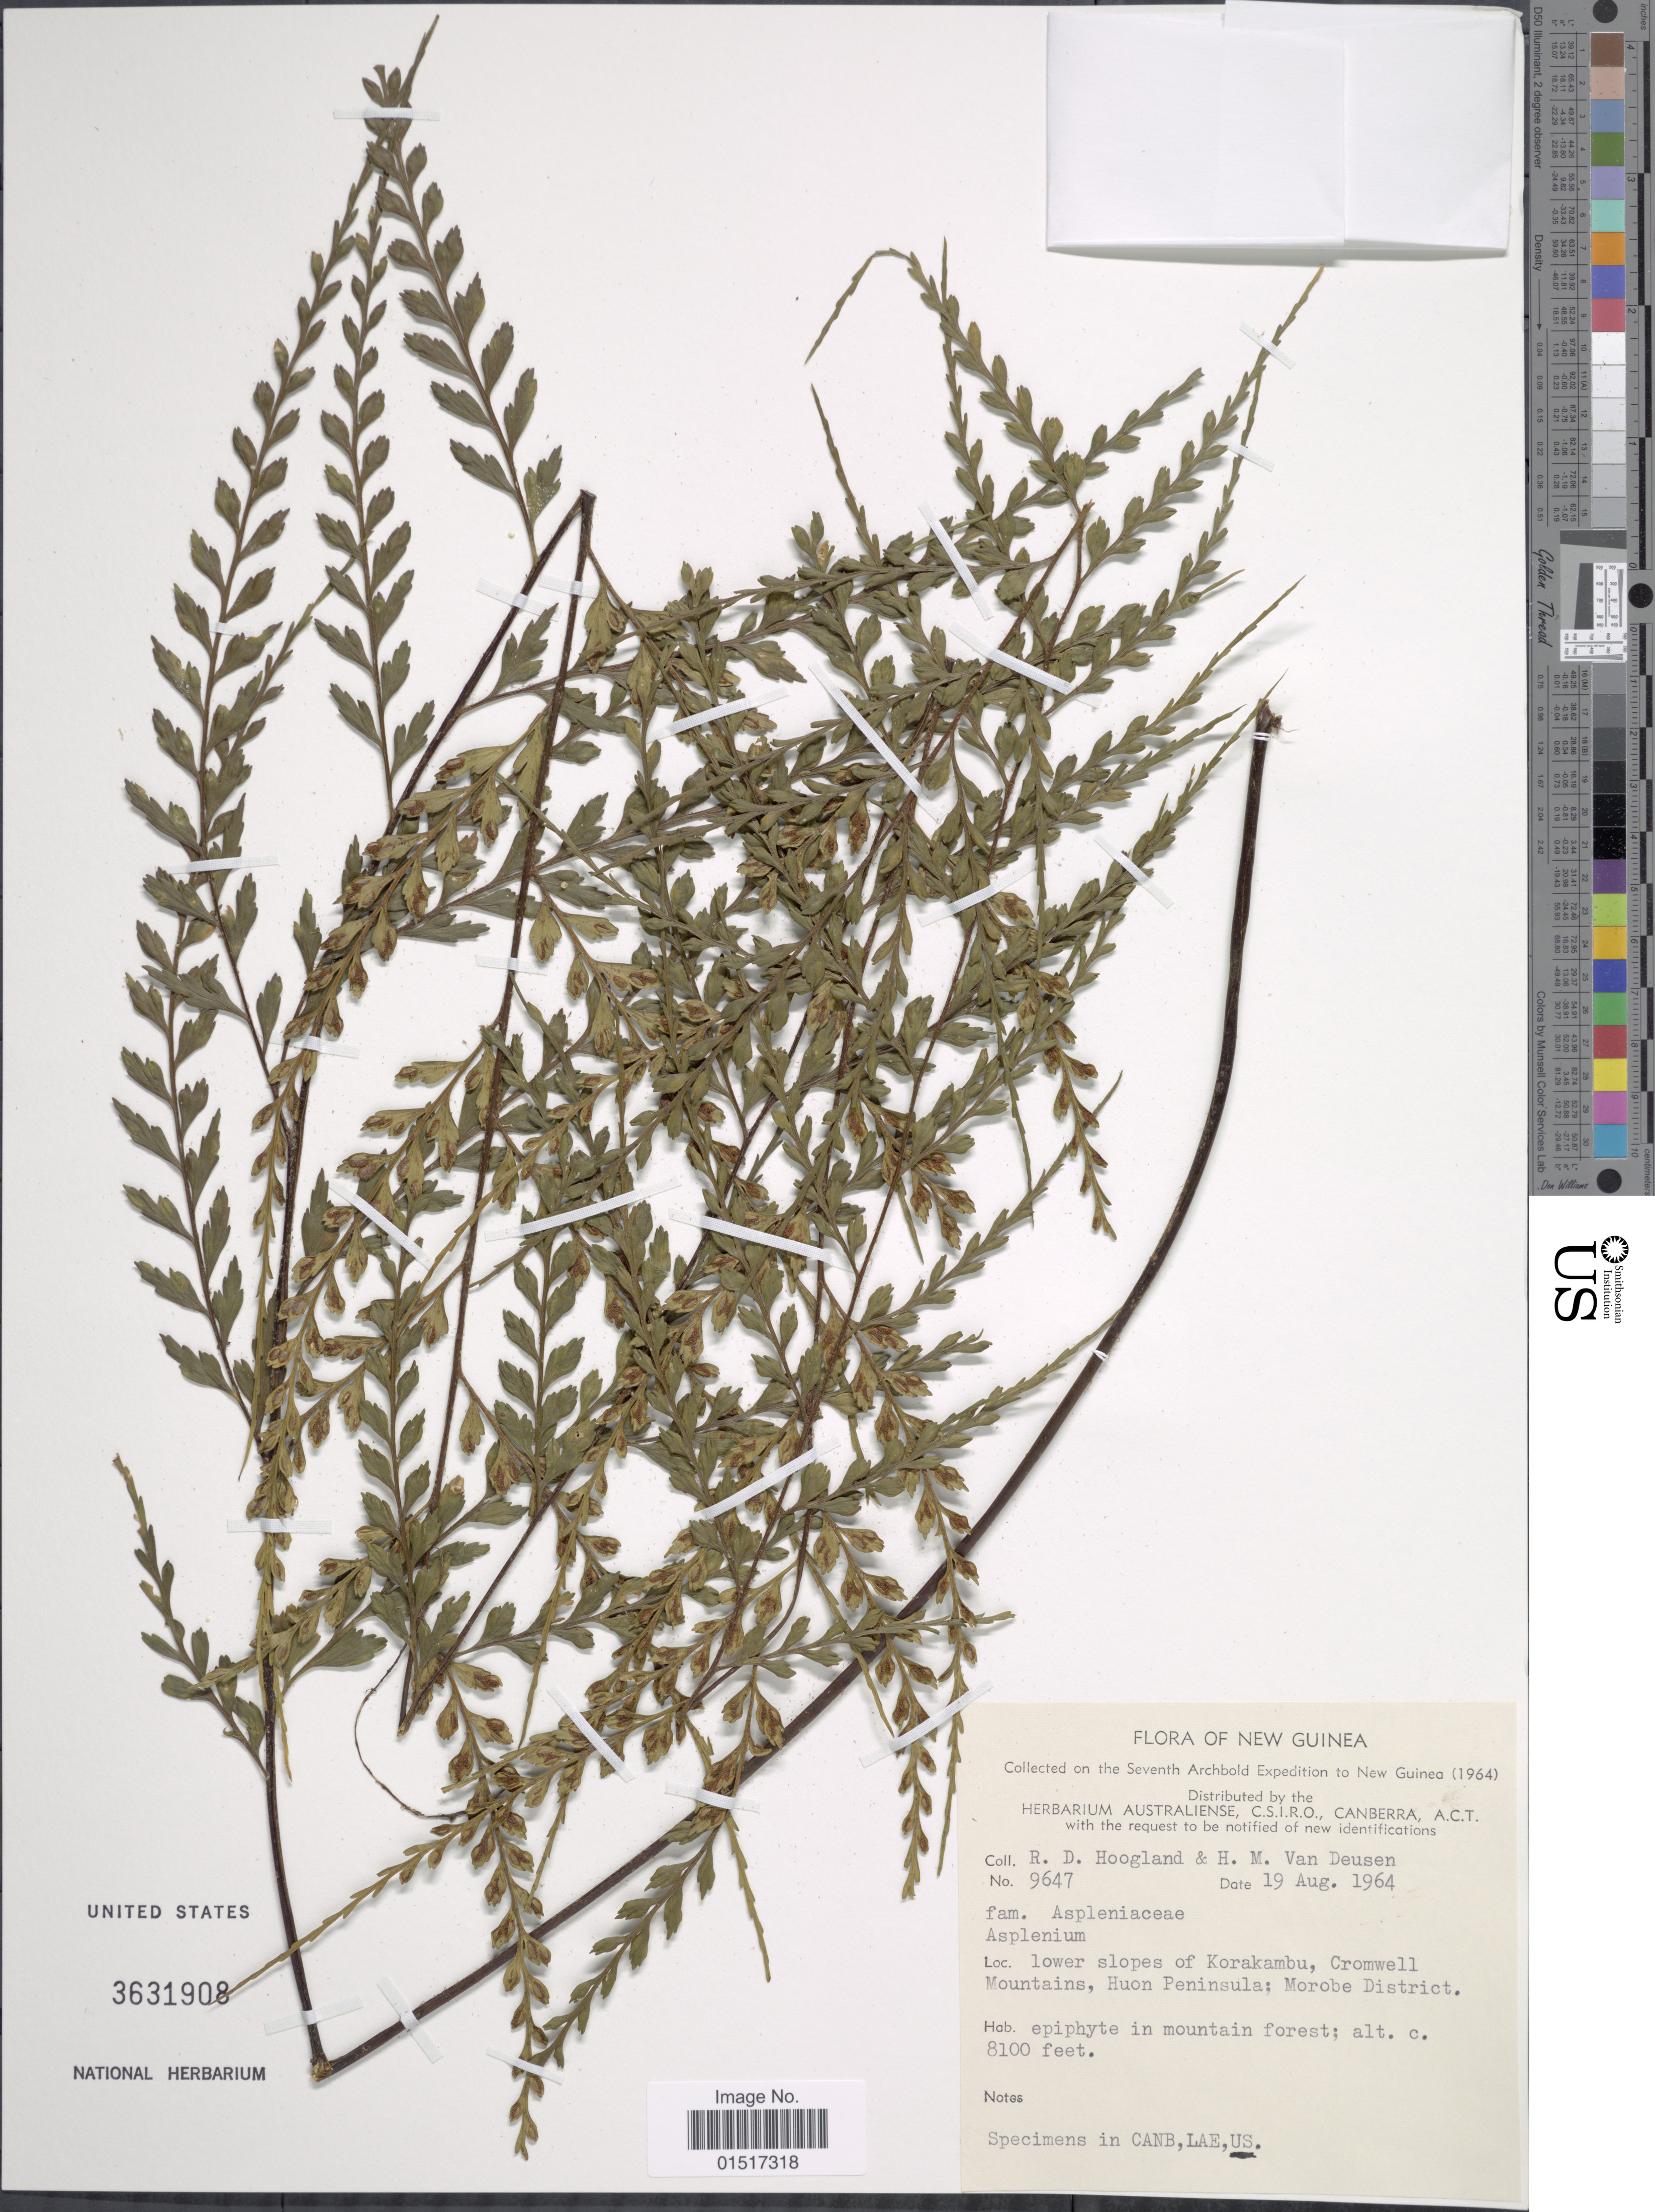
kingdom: Plantae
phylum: Tracheophyta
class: Polypodiopsida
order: Polypodiales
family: Aspleniaceae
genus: Asplenium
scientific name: Asplenium sp.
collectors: R. D. Hoogland & H. Van Deusen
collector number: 9647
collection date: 1964-08-19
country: Papua New Guinea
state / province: Morobe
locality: New Guinea. Lower slopes of Korakambu, Cromwell Mountains, Huon Peninsula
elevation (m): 2469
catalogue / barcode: US 3631908